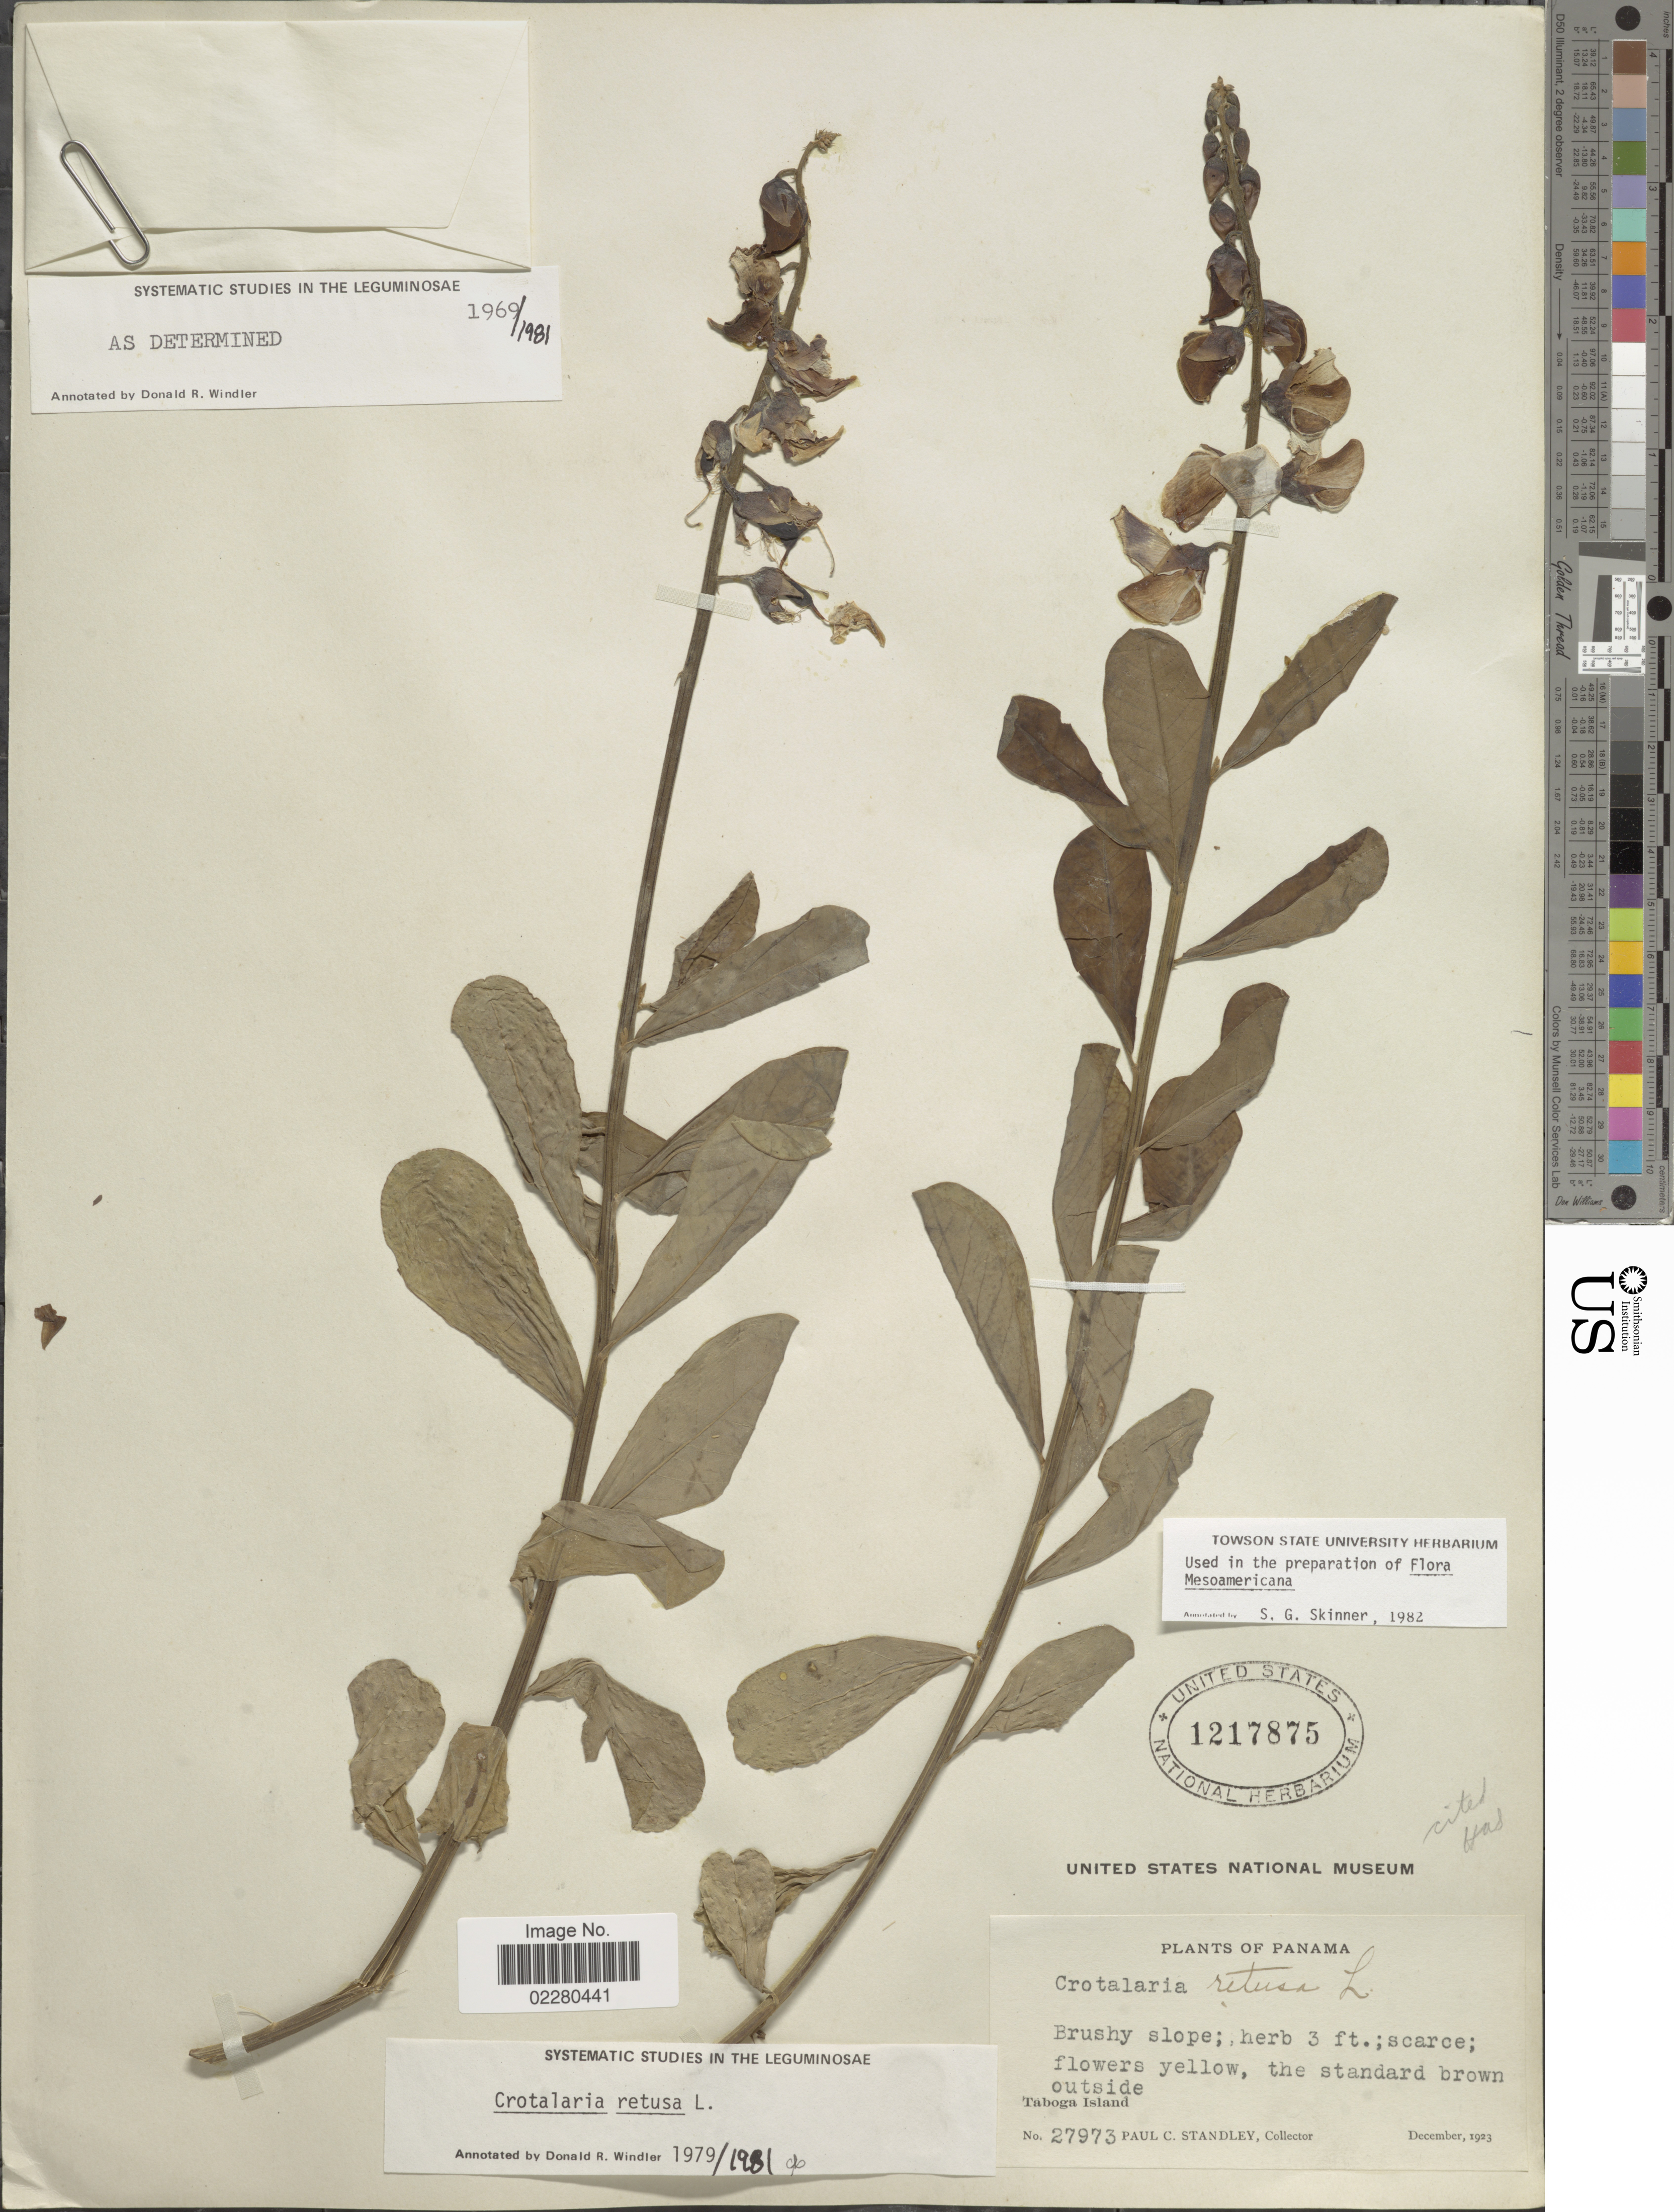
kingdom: Plantae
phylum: Tracheophyta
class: Magnoliopsida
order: Fabales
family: Fabaceae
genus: Crotalaria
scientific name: Crotalaria retusa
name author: L.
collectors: P. C. Standley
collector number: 27973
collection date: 1923-12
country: Panama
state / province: Panamá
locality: Taboga Island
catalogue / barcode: US 1217875